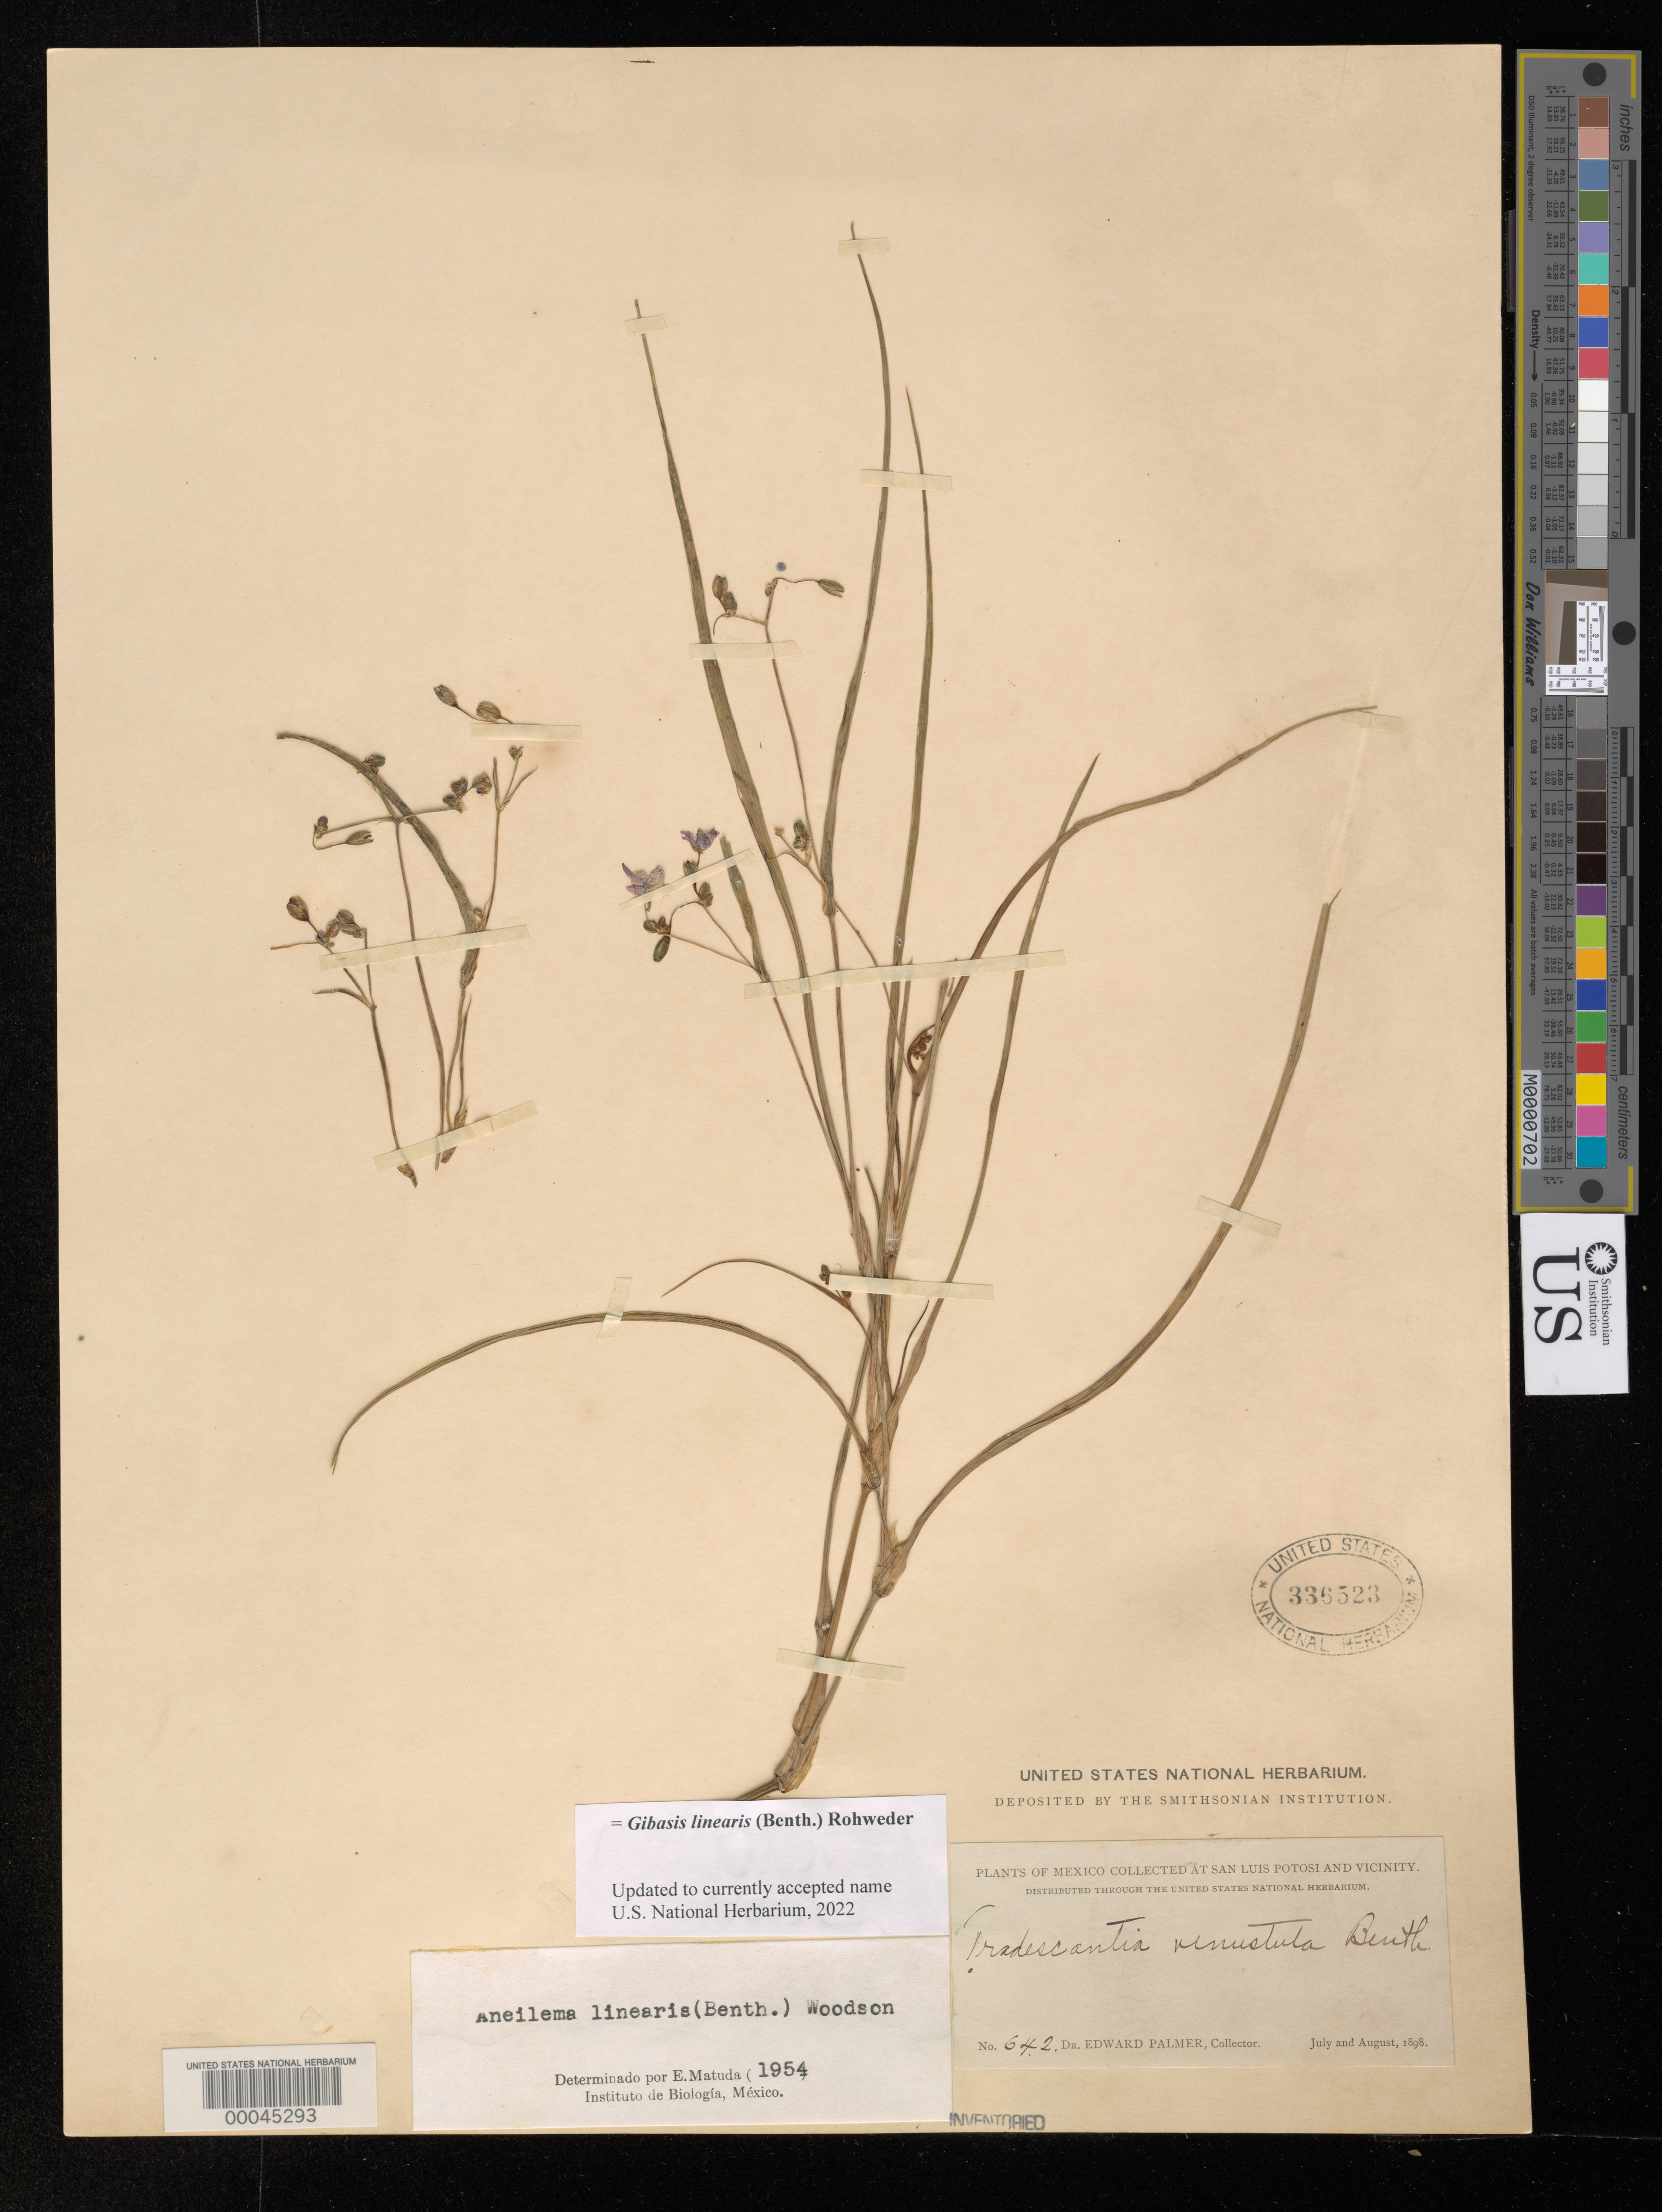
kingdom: Plantae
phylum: Tracheophyta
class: Liliopsida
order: Commelinales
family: Commelinaceae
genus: Gibasis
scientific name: Gibasis linearis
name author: (Benth.) Rohweder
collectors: E. Palmer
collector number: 642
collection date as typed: Jul 1898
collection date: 1898-07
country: Mexico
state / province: San Luis Potosí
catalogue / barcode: US 336523